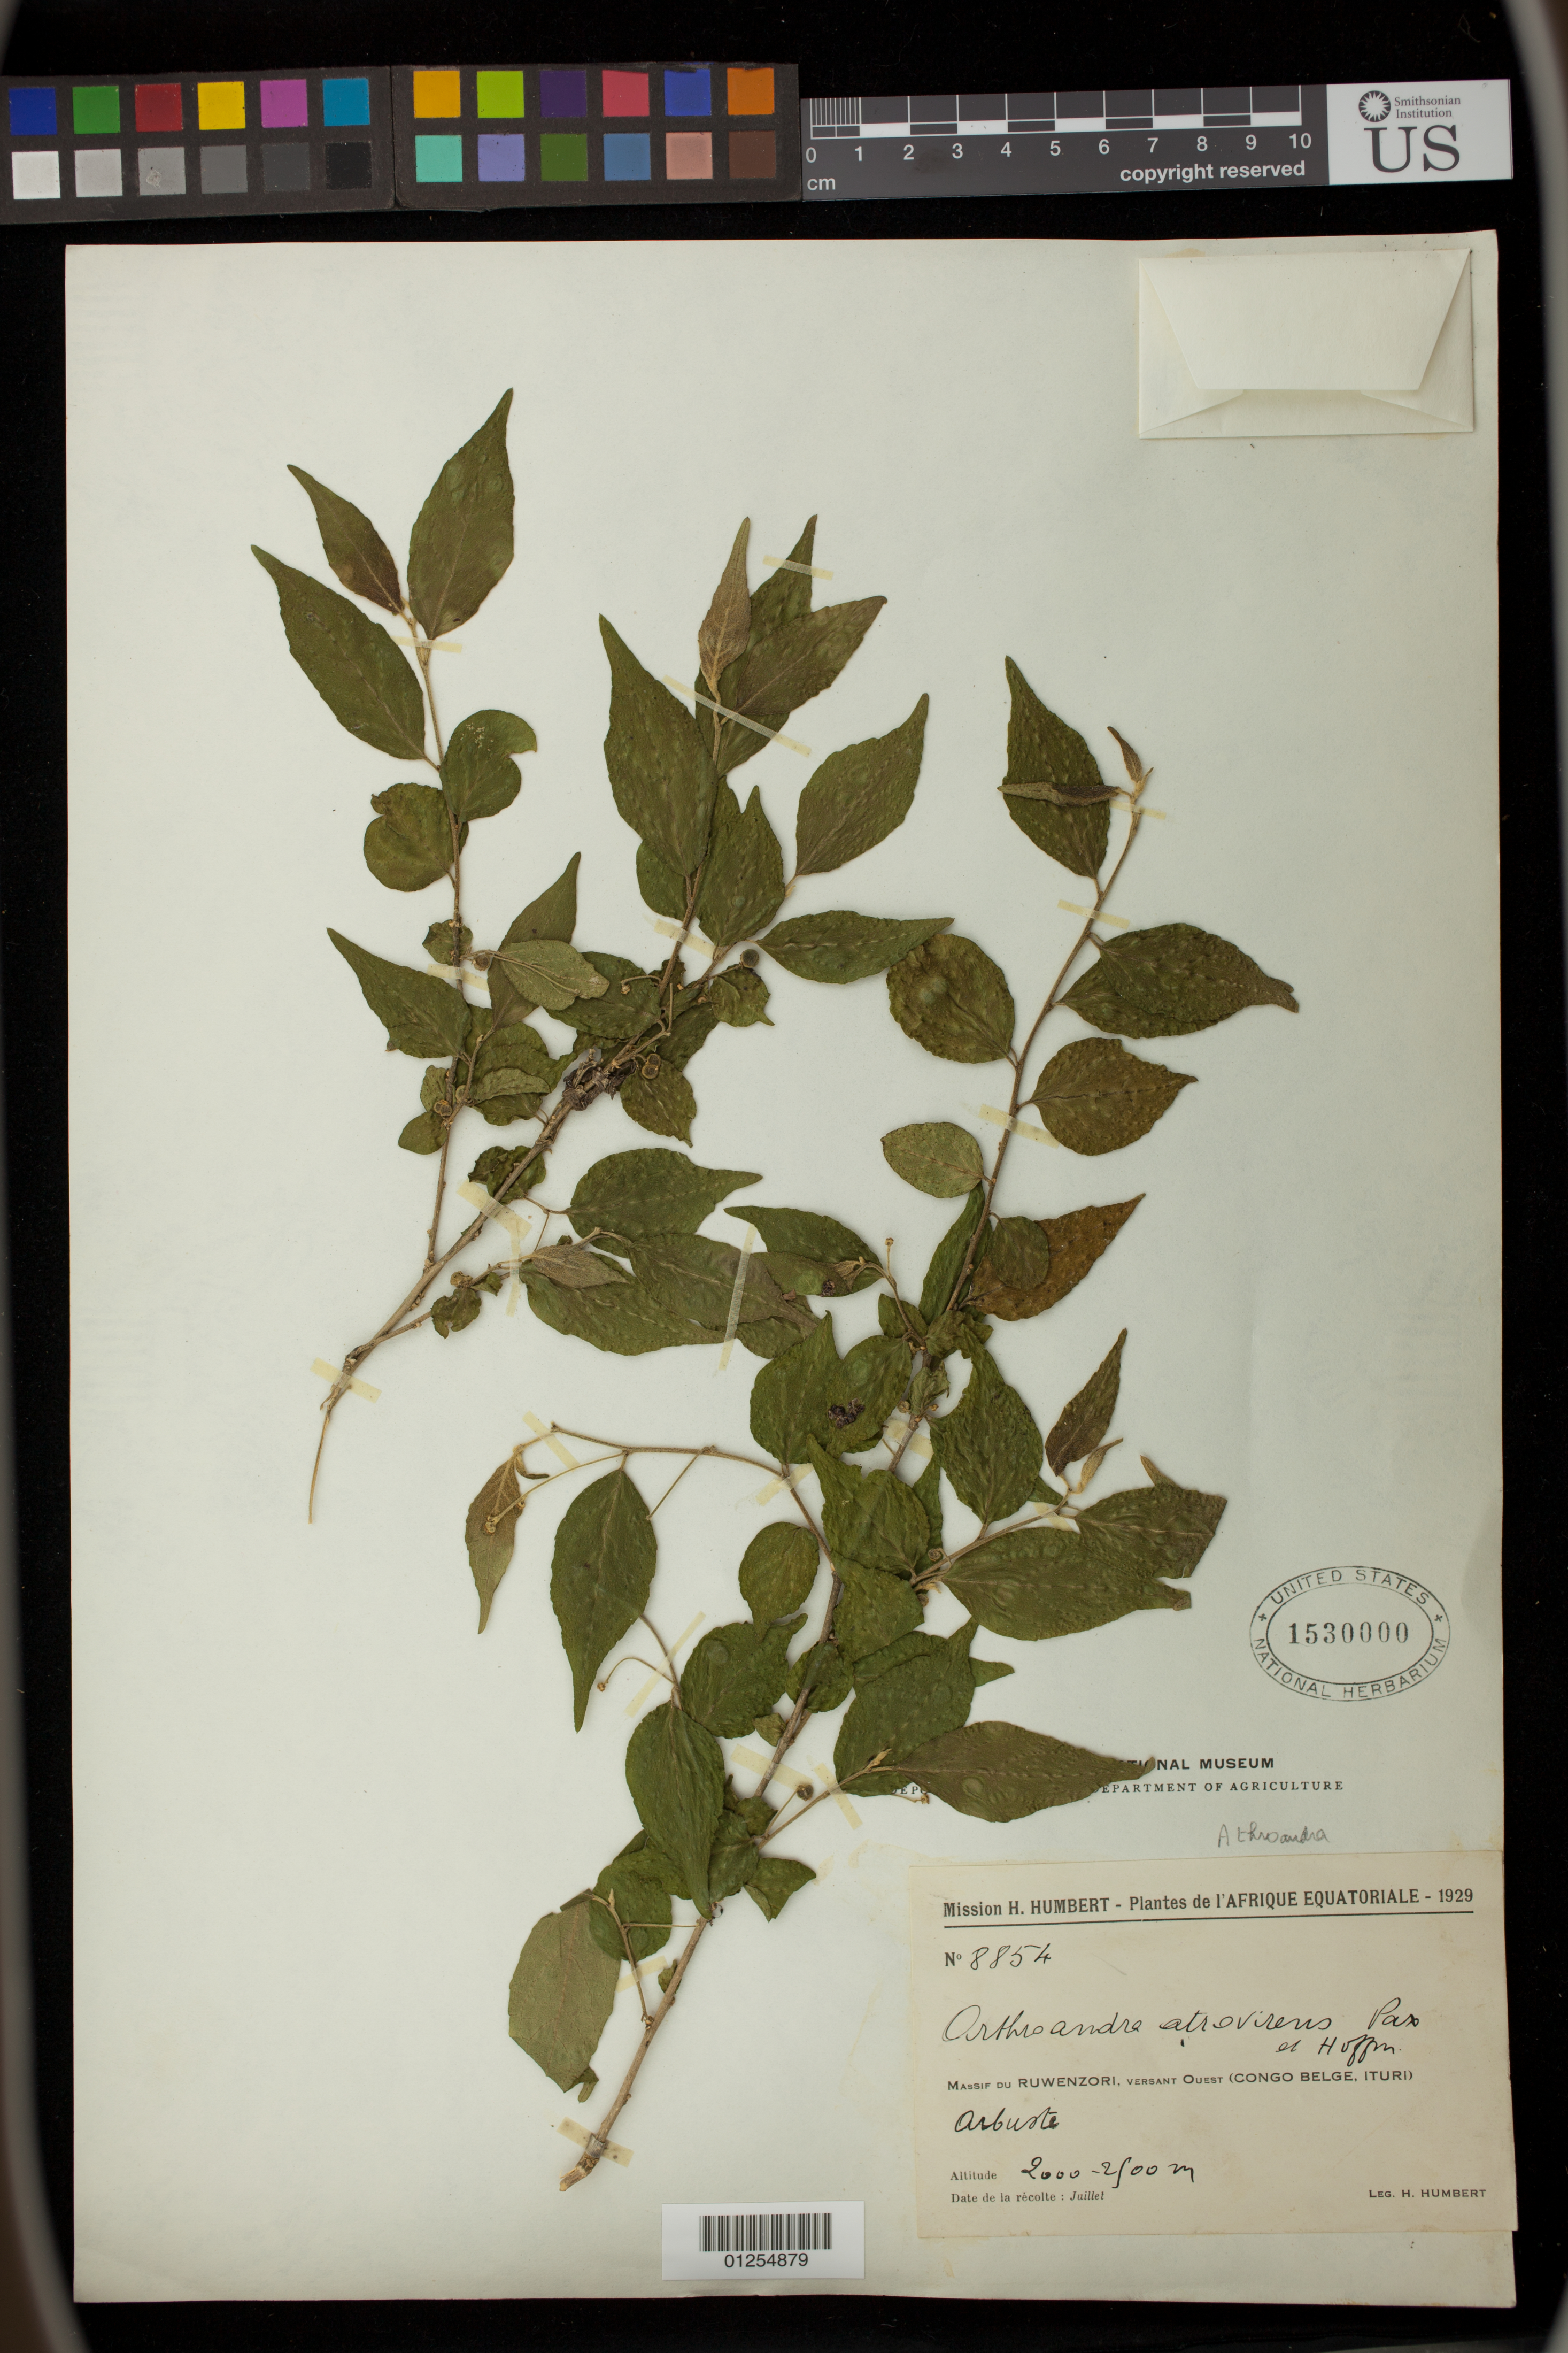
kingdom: Plantae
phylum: Tracheophyta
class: Magnoliopsida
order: Malpighiales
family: Euphorbiaceae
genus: Erythrococca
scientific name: Erythrococca atrovirens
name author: Prain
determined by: Barberá, Patricia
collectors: H. Humbert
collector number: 8854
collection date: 1929-07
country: Congo, Democratic Republic of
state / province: Nord-Kivu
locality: Massif du Ruwenzori, versant Ouest (Congo Belge, Ituri)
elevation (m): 2000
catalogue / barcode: US 1530000